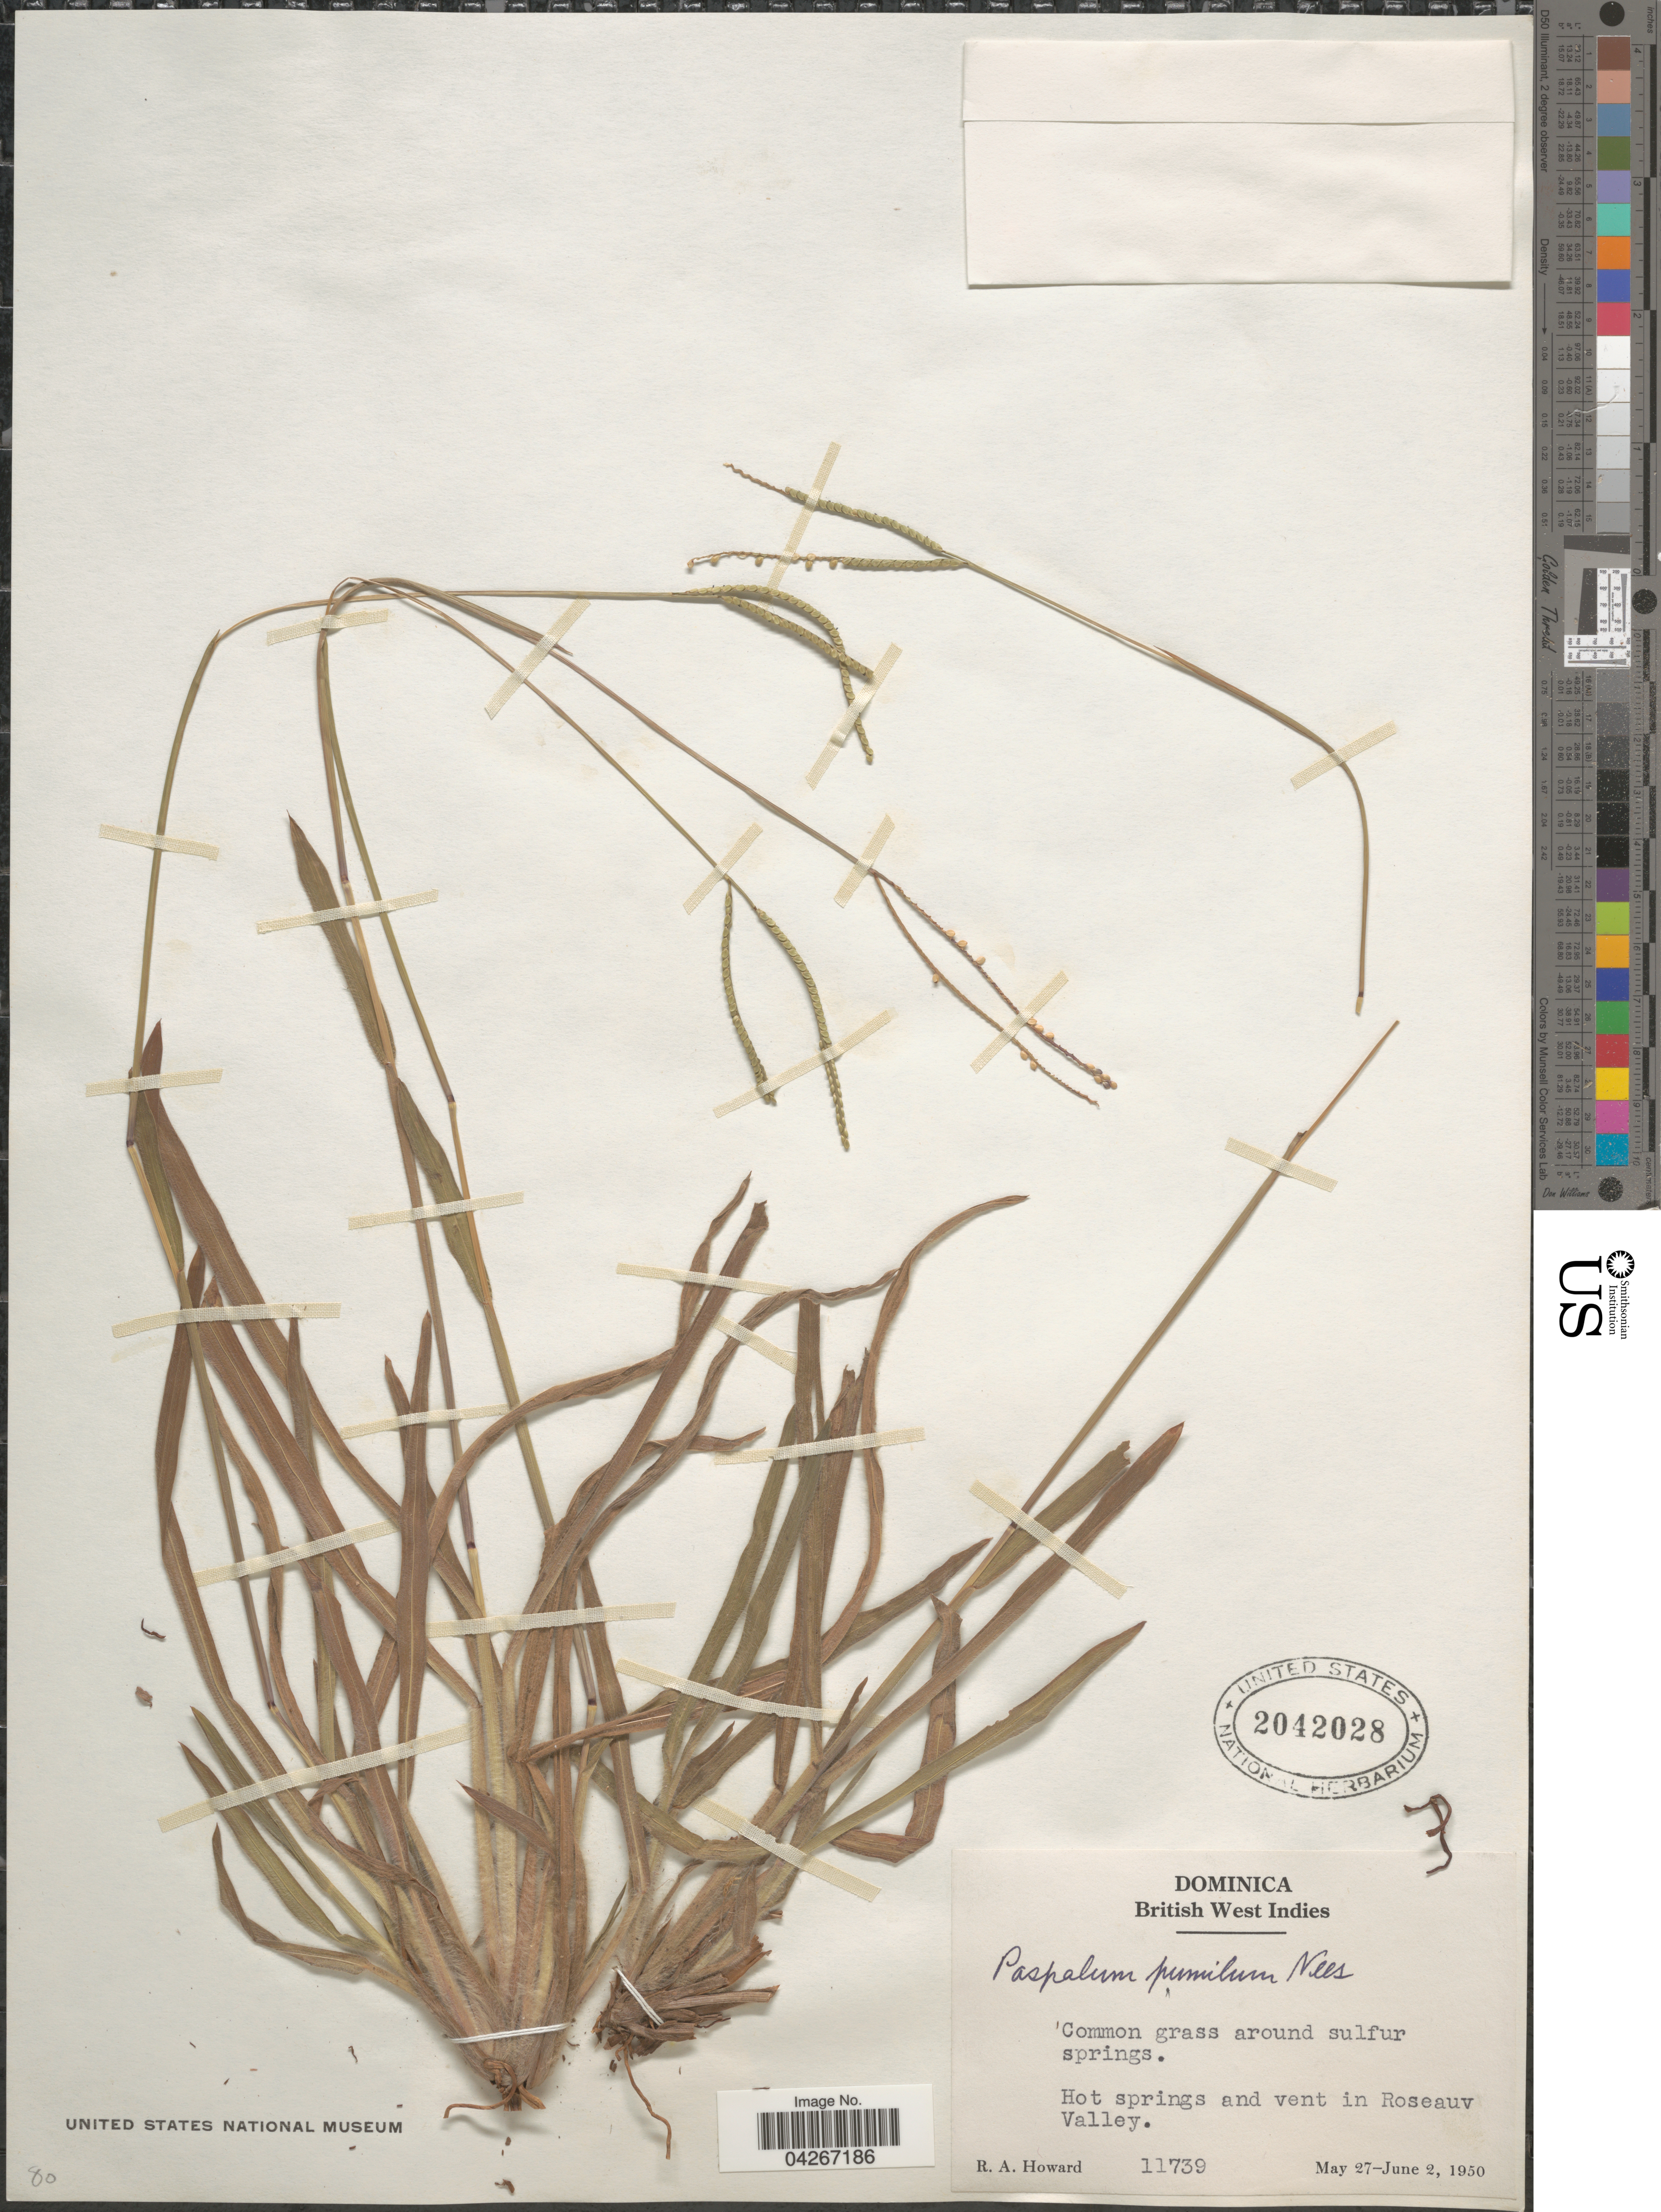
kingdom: Plantae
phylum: Tracheophyta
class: Liliopsida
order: Poales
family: Poaceae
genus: Paspalum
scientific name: Paspalum pumilum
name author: Nees in Mart.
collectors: R. A. Howard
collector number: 11739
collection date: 1950-05-27/1950-06-02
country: Dominica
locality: British West Indies. Hot springs and vent in Roseauv Valley.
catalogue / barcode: US 2042028